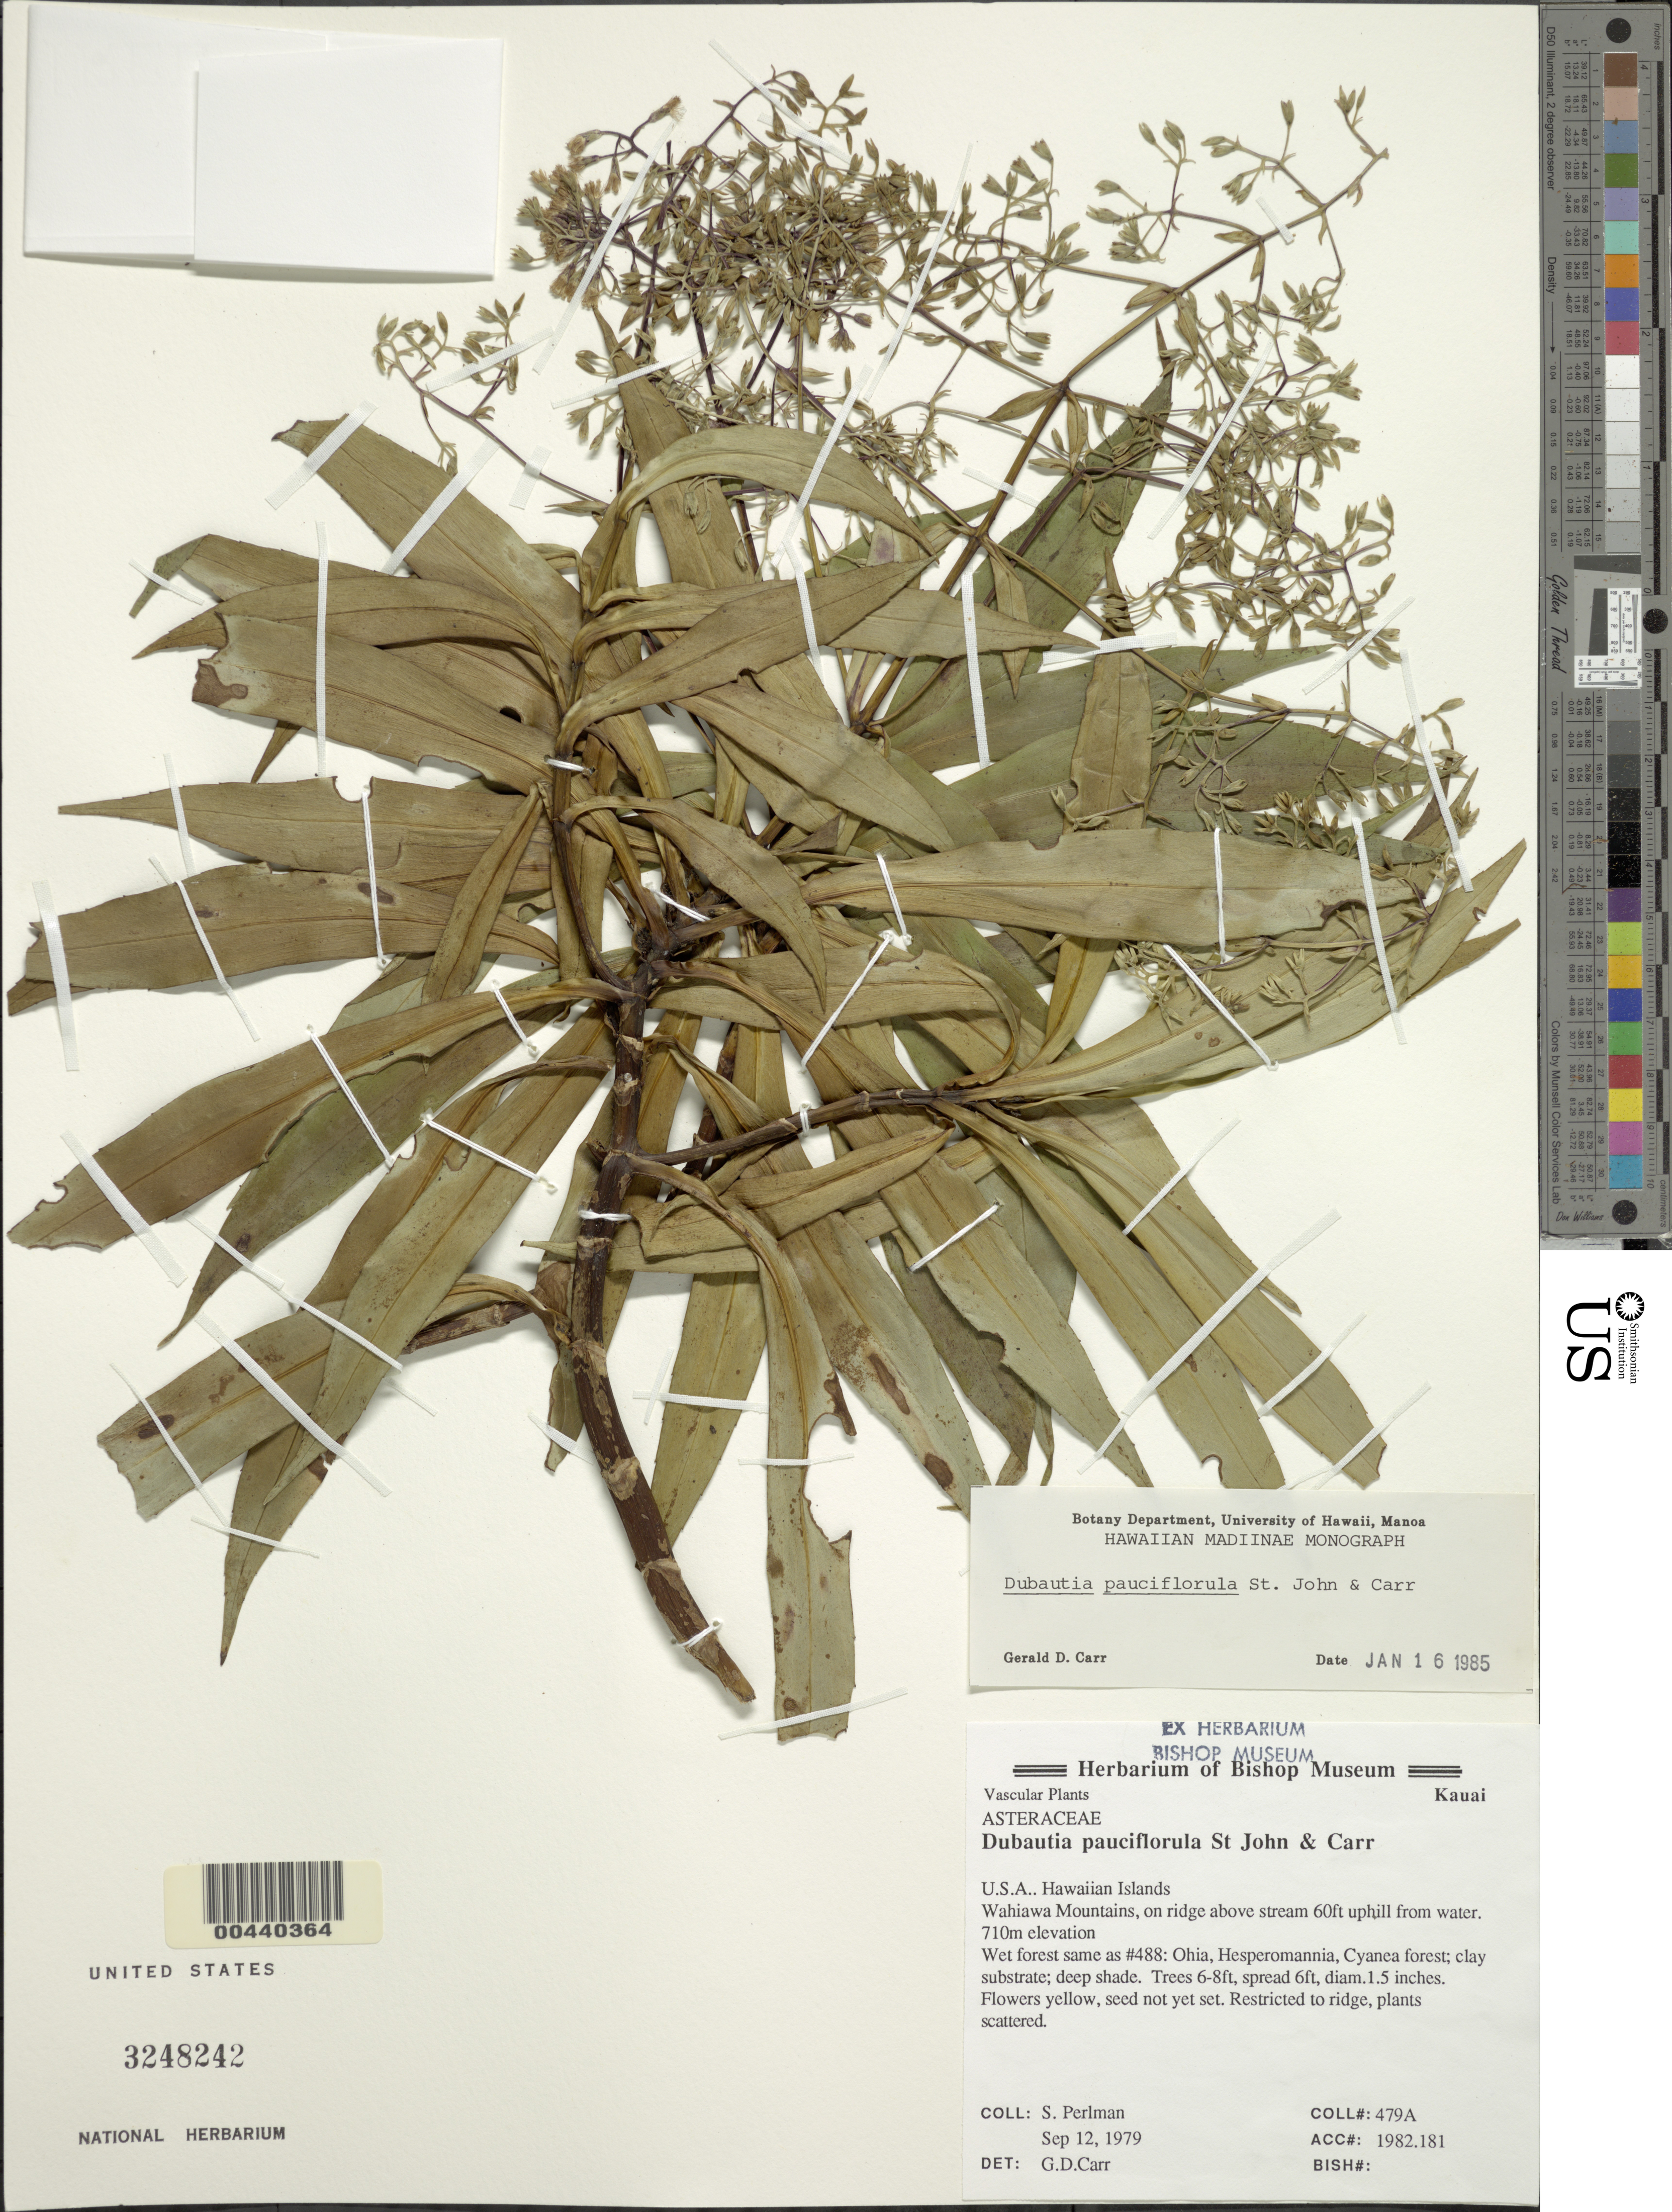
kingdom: Plantae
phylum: Tracheophyta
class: Magnoliopsida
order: Asterales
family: Asteraceae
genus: Dubautia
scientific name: Dubautia pauciflorula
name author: H. St. John & G.D. Carr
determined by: Carr, G. D.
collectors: S. P. Perlman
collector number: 479a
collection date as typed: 12 Sep 1979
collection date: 1979-09-12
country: United States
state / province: Hawaii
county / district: Kauai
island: Kaua'i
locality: Wahiawa Mountains, on ridge above stream 60 ft. uphill from water.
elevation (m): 710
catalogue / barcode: US 3248242